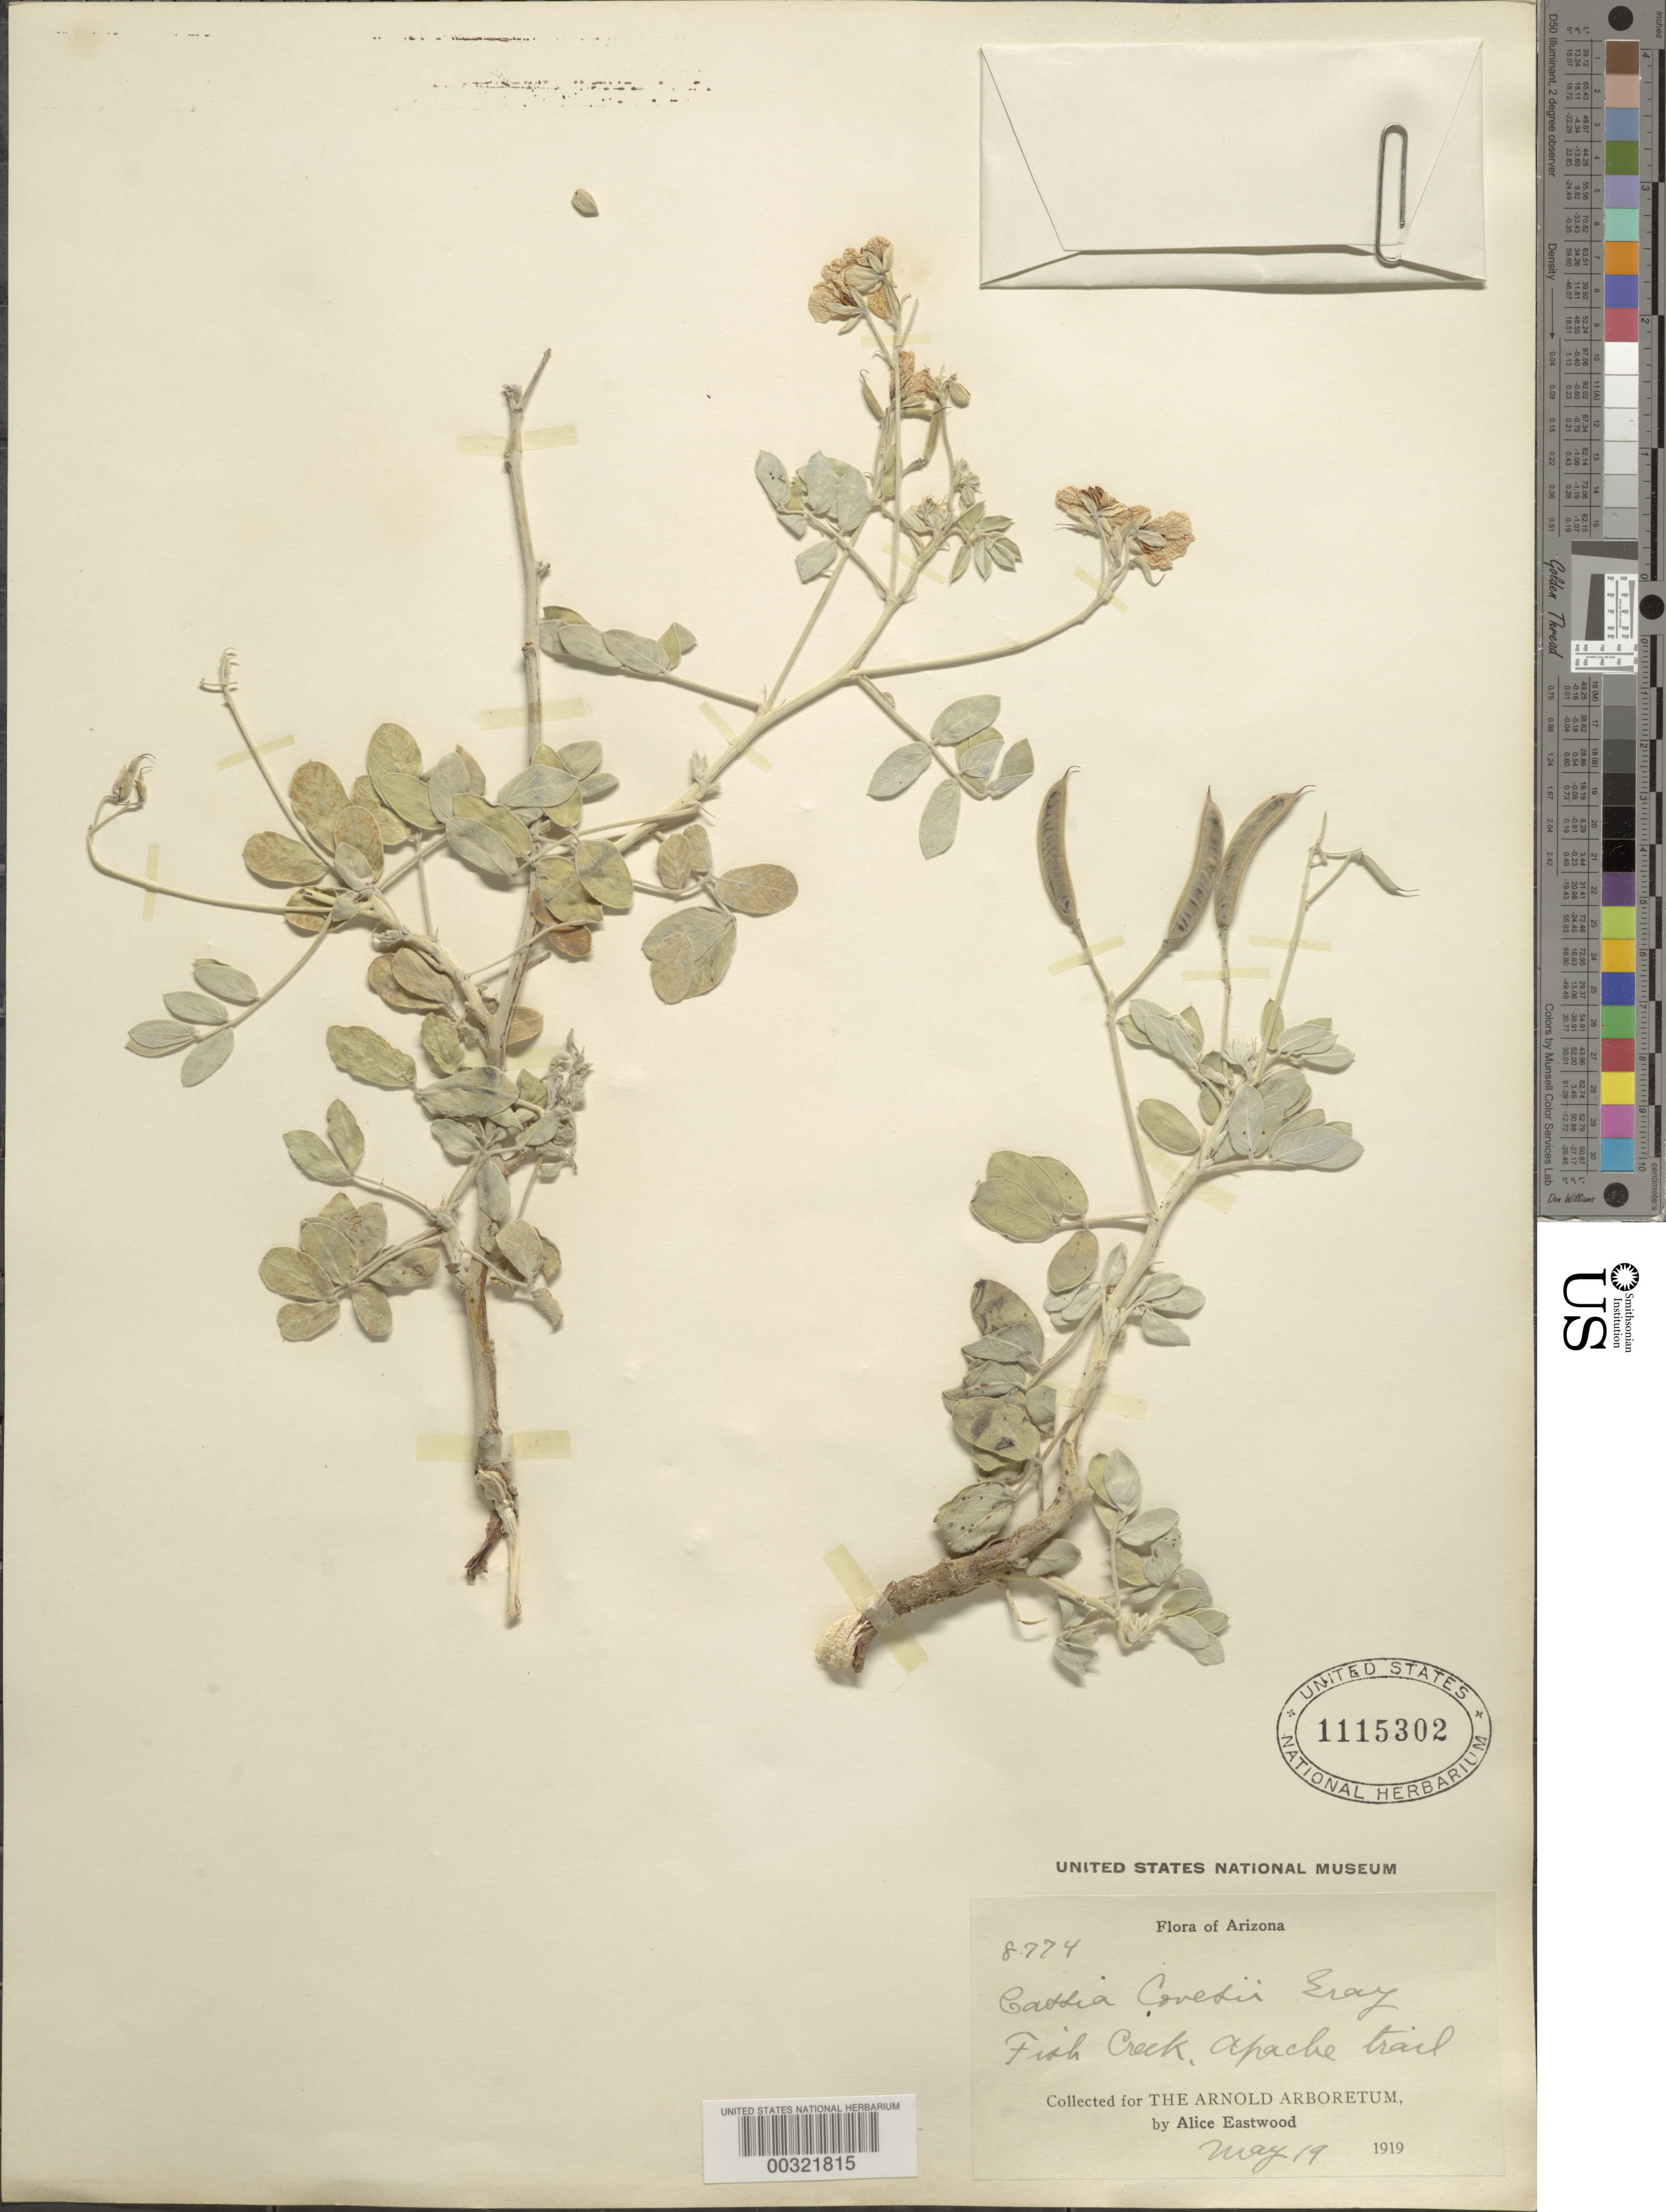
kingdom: Plantae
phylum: Tracheophyta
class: Magnoliopsida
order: Fabales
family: Fabaceae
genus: Senna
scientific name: Senna covesii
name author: (A. Gray) H.S. Irwin & Barneby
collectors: A. Eastwood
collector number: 8774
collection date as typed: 19 May 1919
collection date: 1919-05-19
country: United States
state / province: Arizona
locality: Fish creek, apache trail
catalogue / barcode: US 1115302